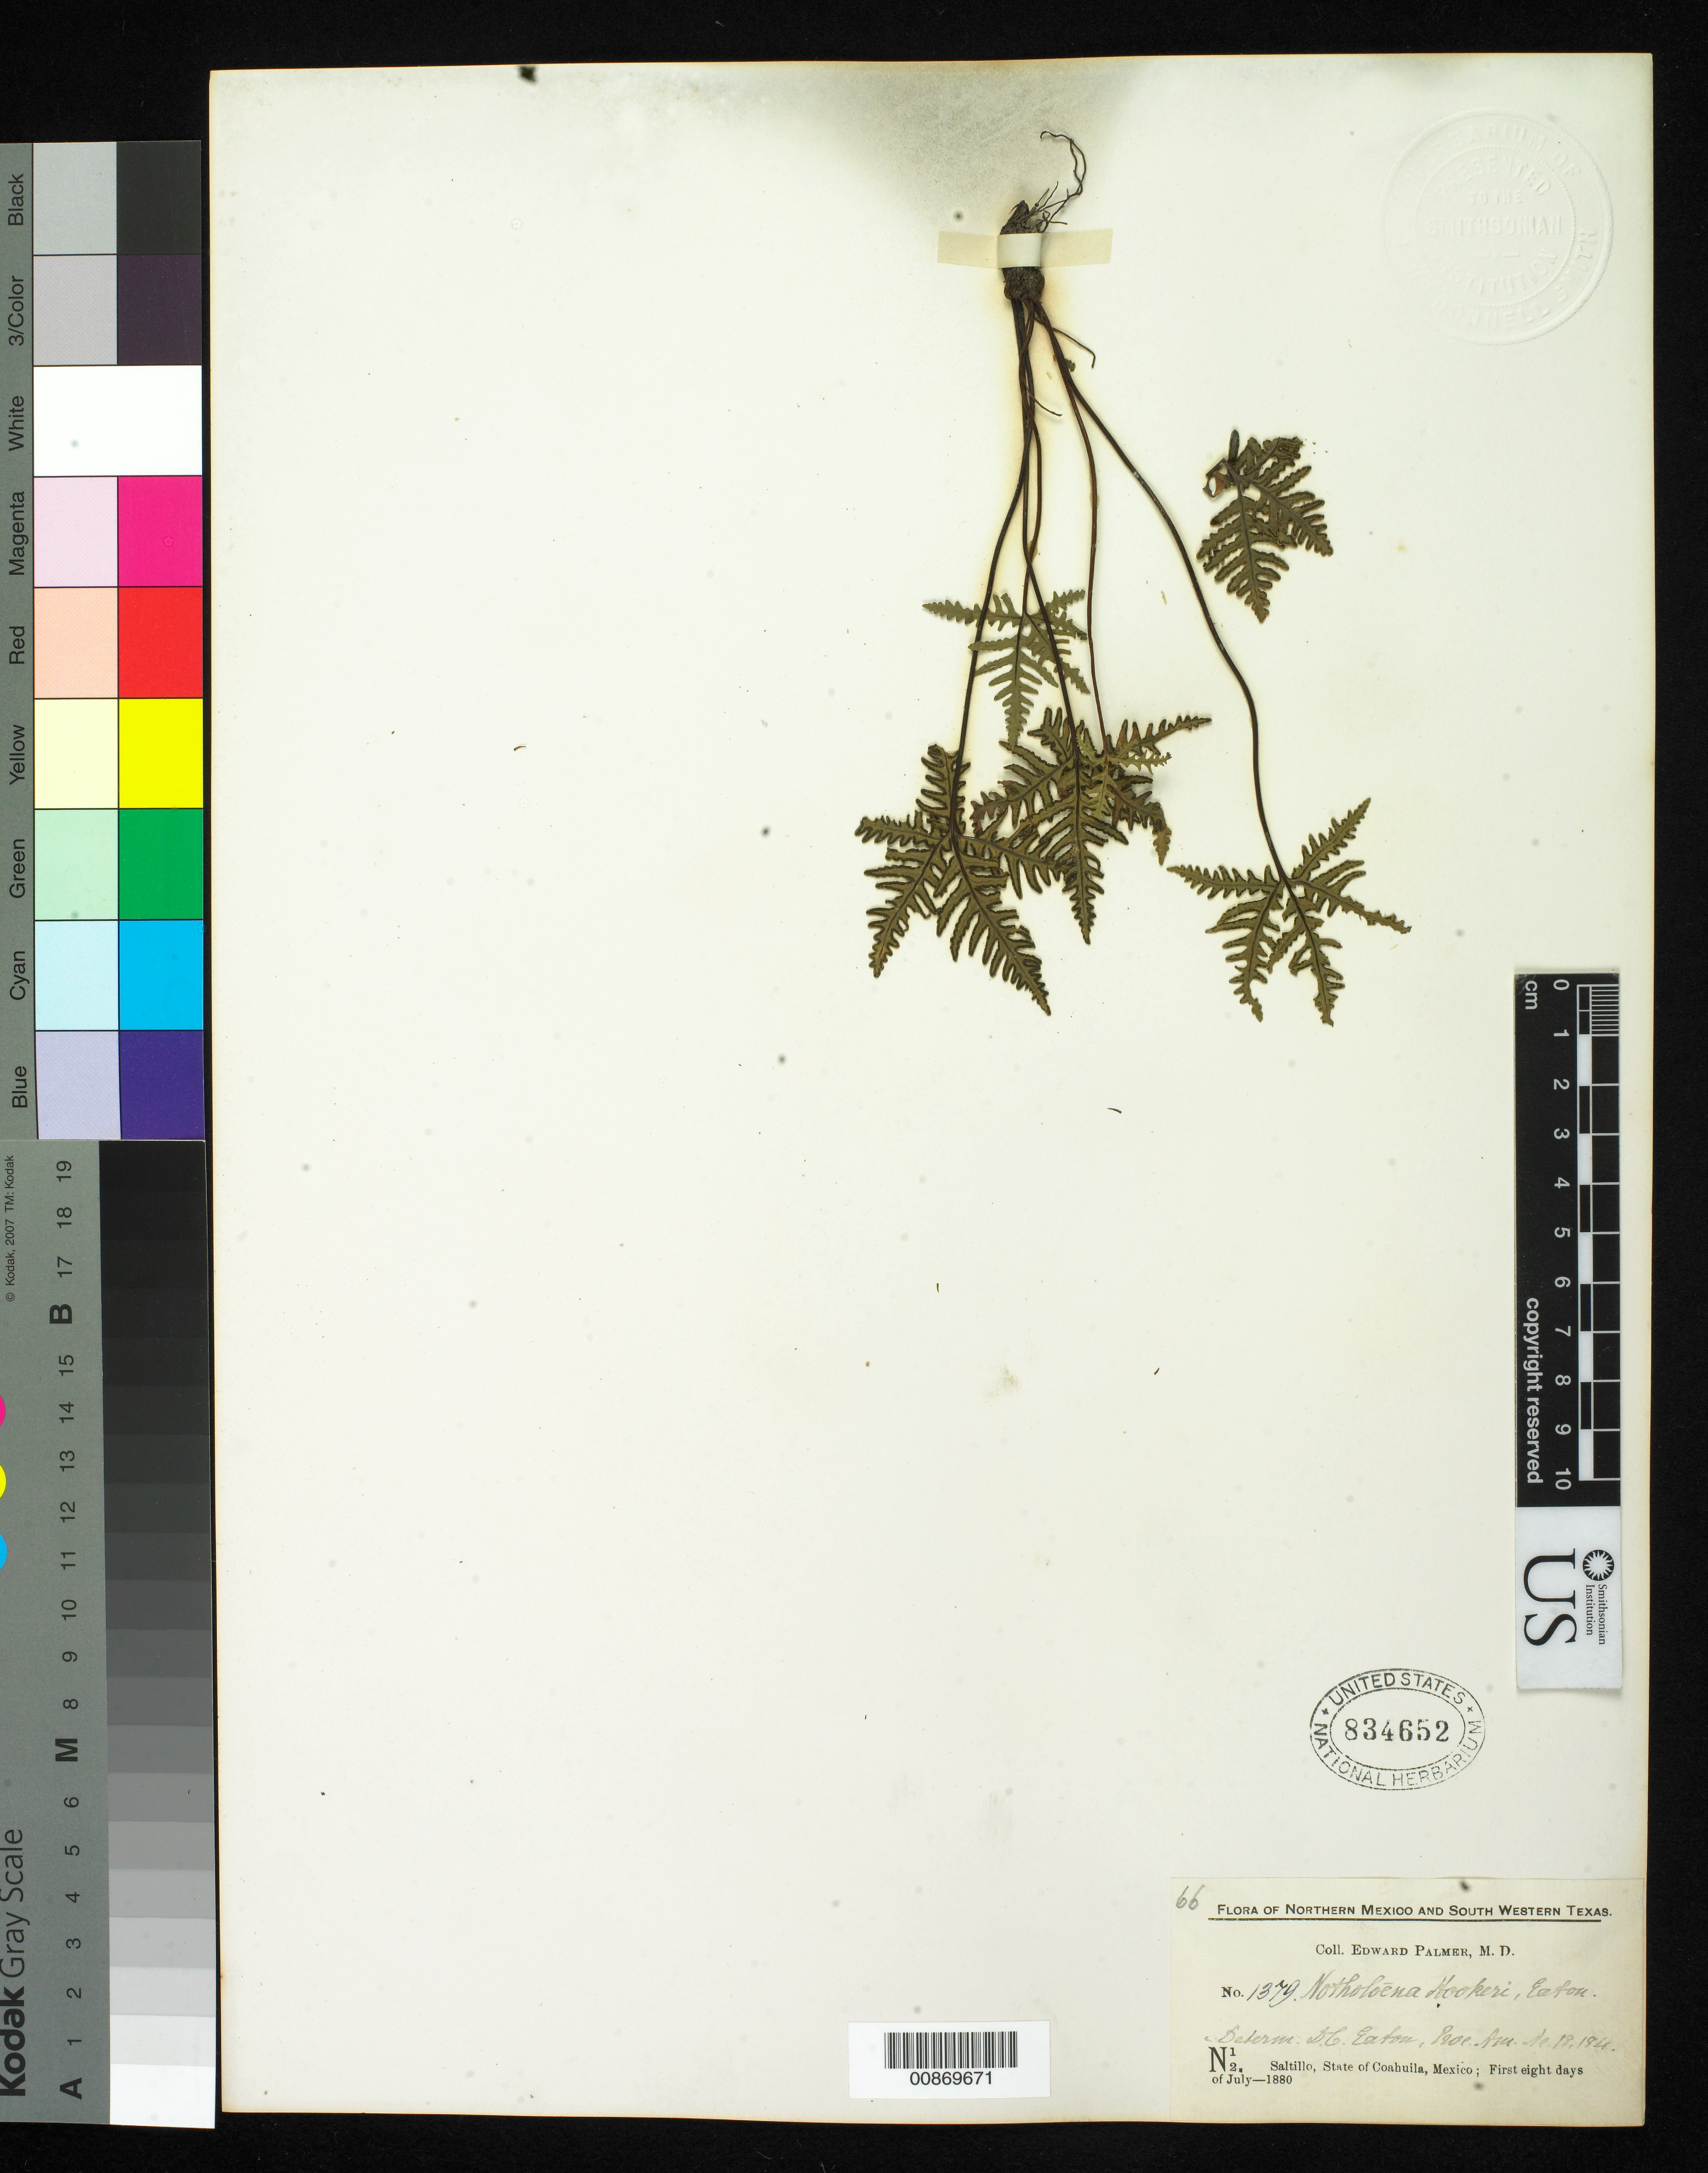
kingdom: Plantae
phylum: Tracheophyta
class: Polypodiopsida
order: Polypodiales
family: Pteridaceae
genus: Cheilanthes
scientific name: Cheilanthes hookeri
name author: Domin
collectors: E. Palmer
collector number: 1379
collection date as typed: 01 Jul 1880 to 08 Jul 1880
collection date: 1880-07-01/1880-07-08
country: Mexico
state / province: Coahuila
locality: N12. Saltillo, Coahuila.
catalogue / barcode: US 834652